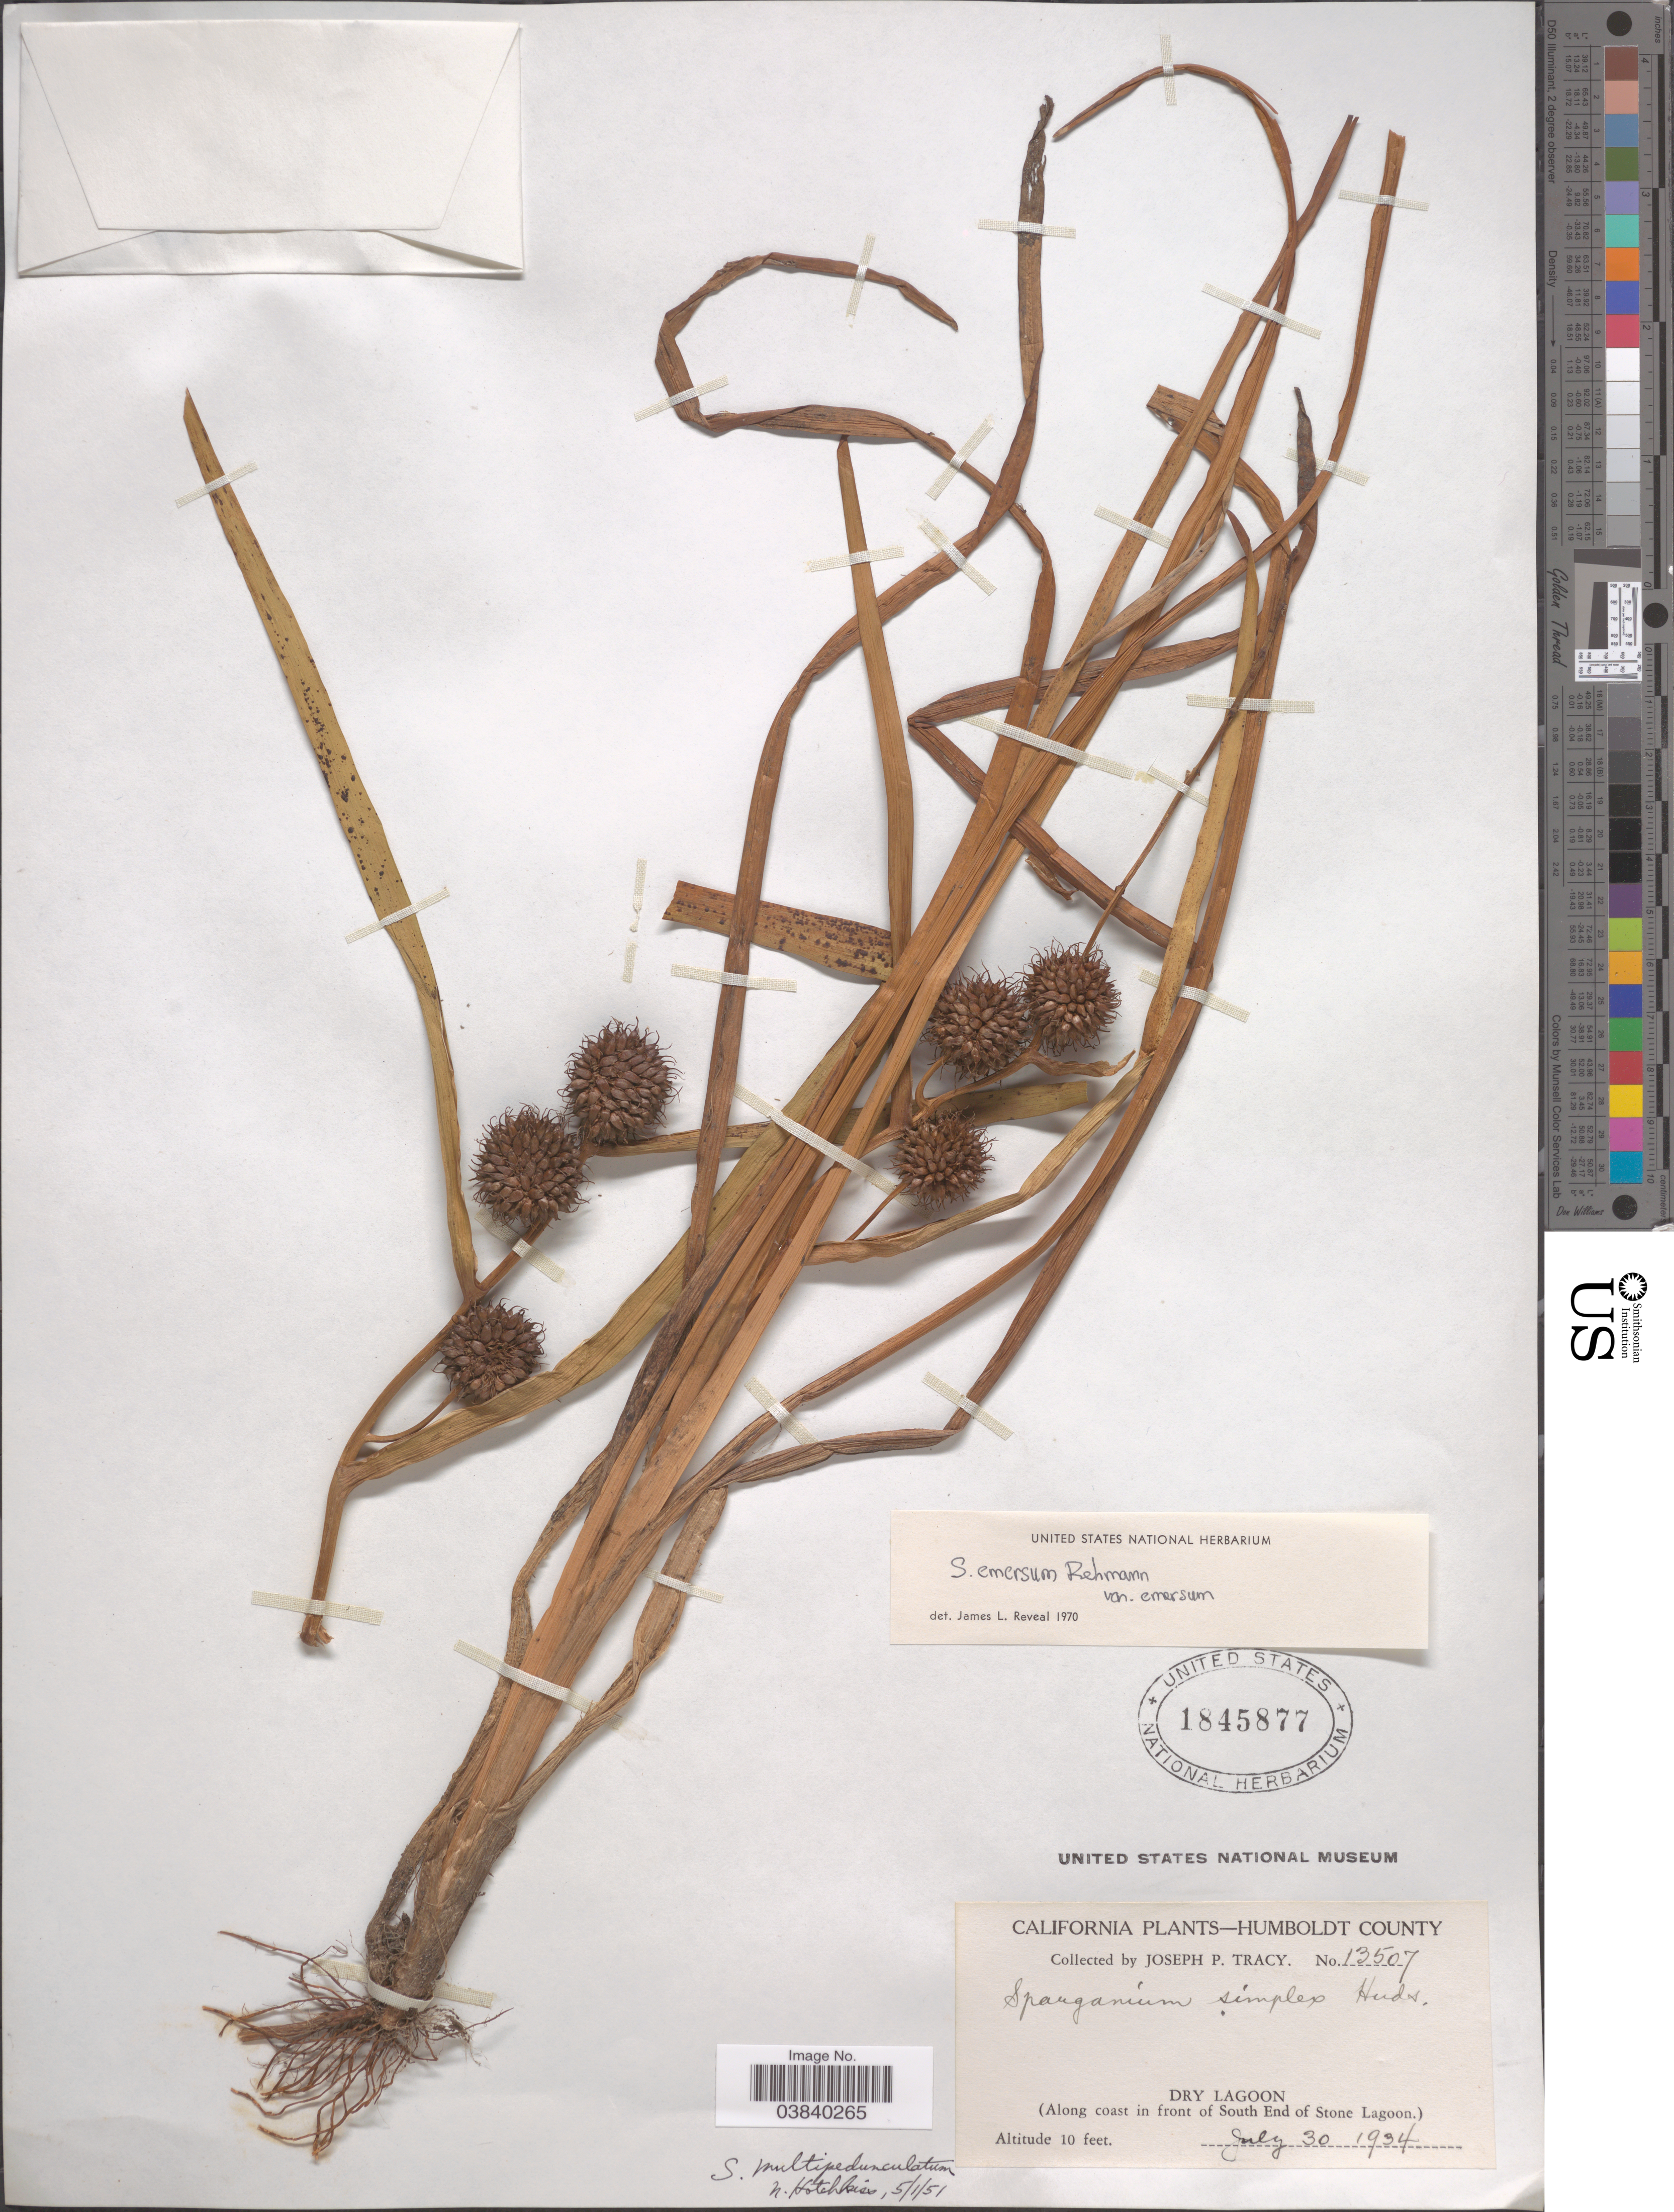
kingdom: Plantae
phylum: Tracheophyta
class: Liliopsida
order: Poales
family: Typhaceae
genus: Sparganium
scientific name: Sparganium emersum var. emersum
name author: Rehmann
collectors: J. Tracy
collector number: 13507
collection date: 1934-07-30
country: United States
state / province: California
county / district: Humboldt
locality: Humboldt County. Dry Lagoon (Along coast in front of South End of Stone Lagoon.)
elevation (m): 3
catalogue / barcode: US 1845877